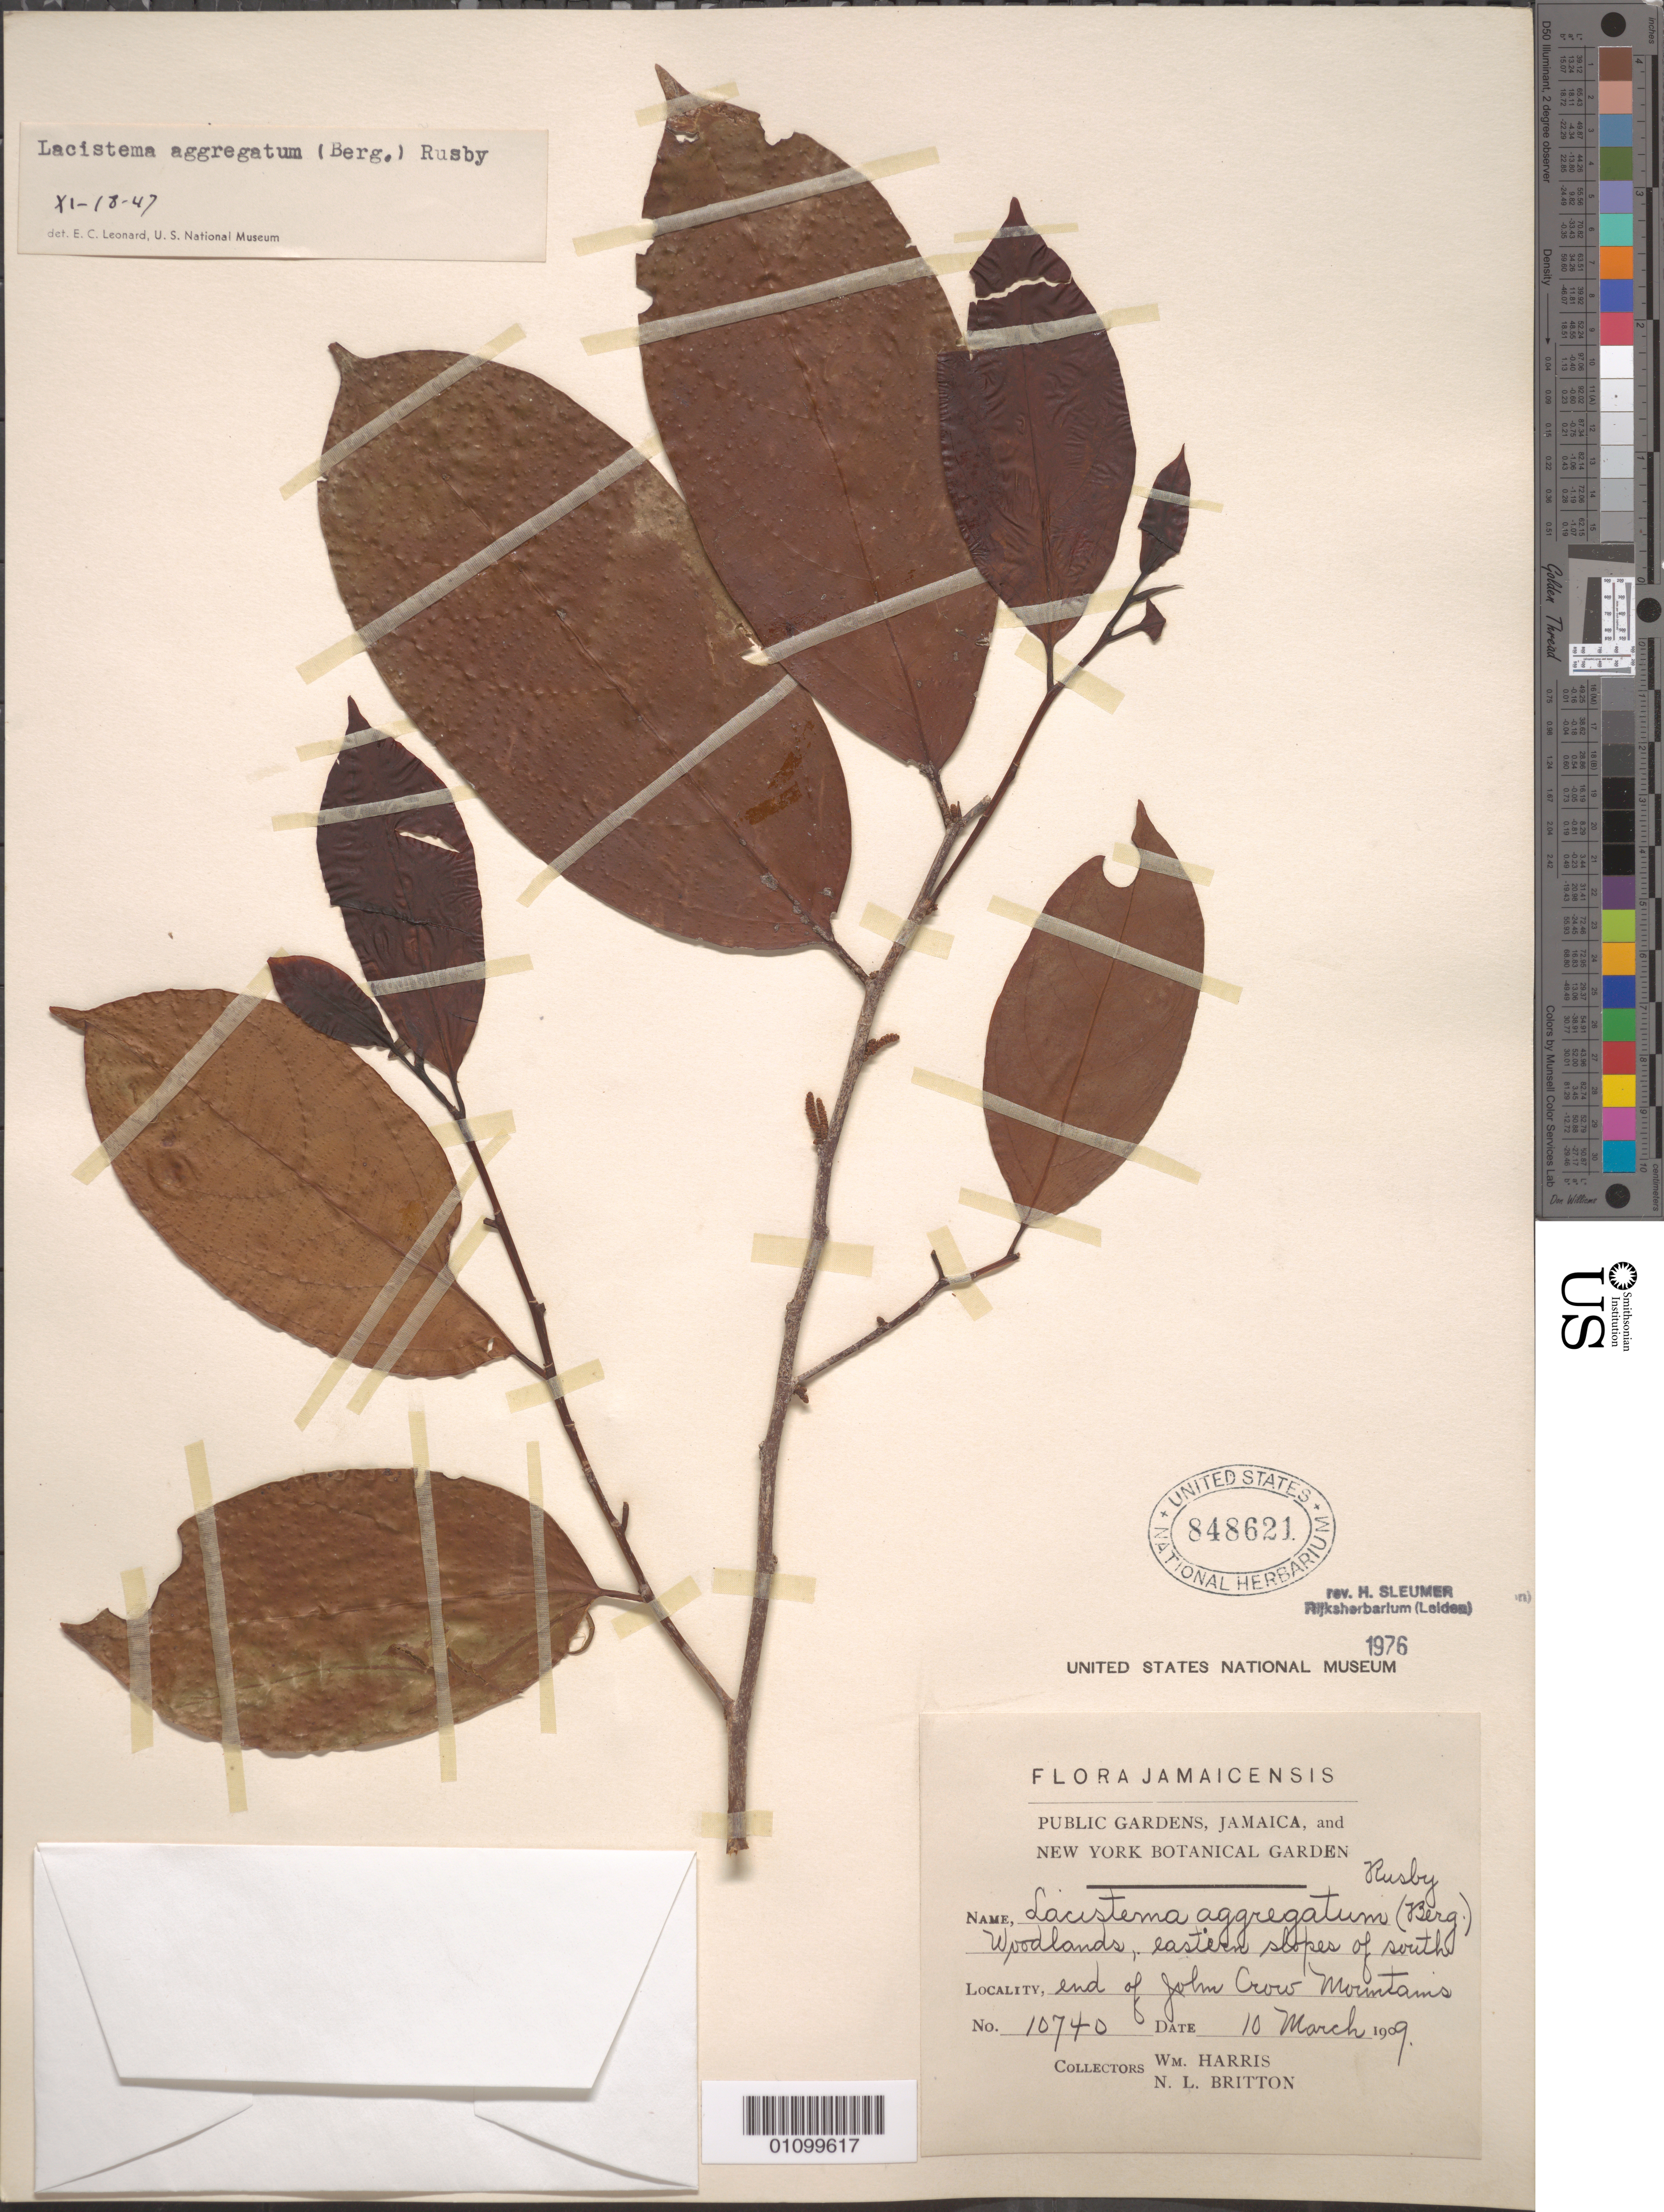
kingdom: Plantae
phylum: Tracheophyta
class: Magnoliopsida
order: Malpighiales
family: Lacistemataceae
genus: Lacistema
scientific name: Lacistema aggregatum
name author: (P.J. Bergius) Rusby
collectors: W. Harris & N. Britton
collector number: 10740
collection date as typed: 10 Mar 1909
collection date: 1909-03-10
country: Jamaica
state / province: Portland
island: Jamaica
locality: Woodlands, eastern slopes of S end of the John Crow Mountains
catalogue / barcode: US 848621